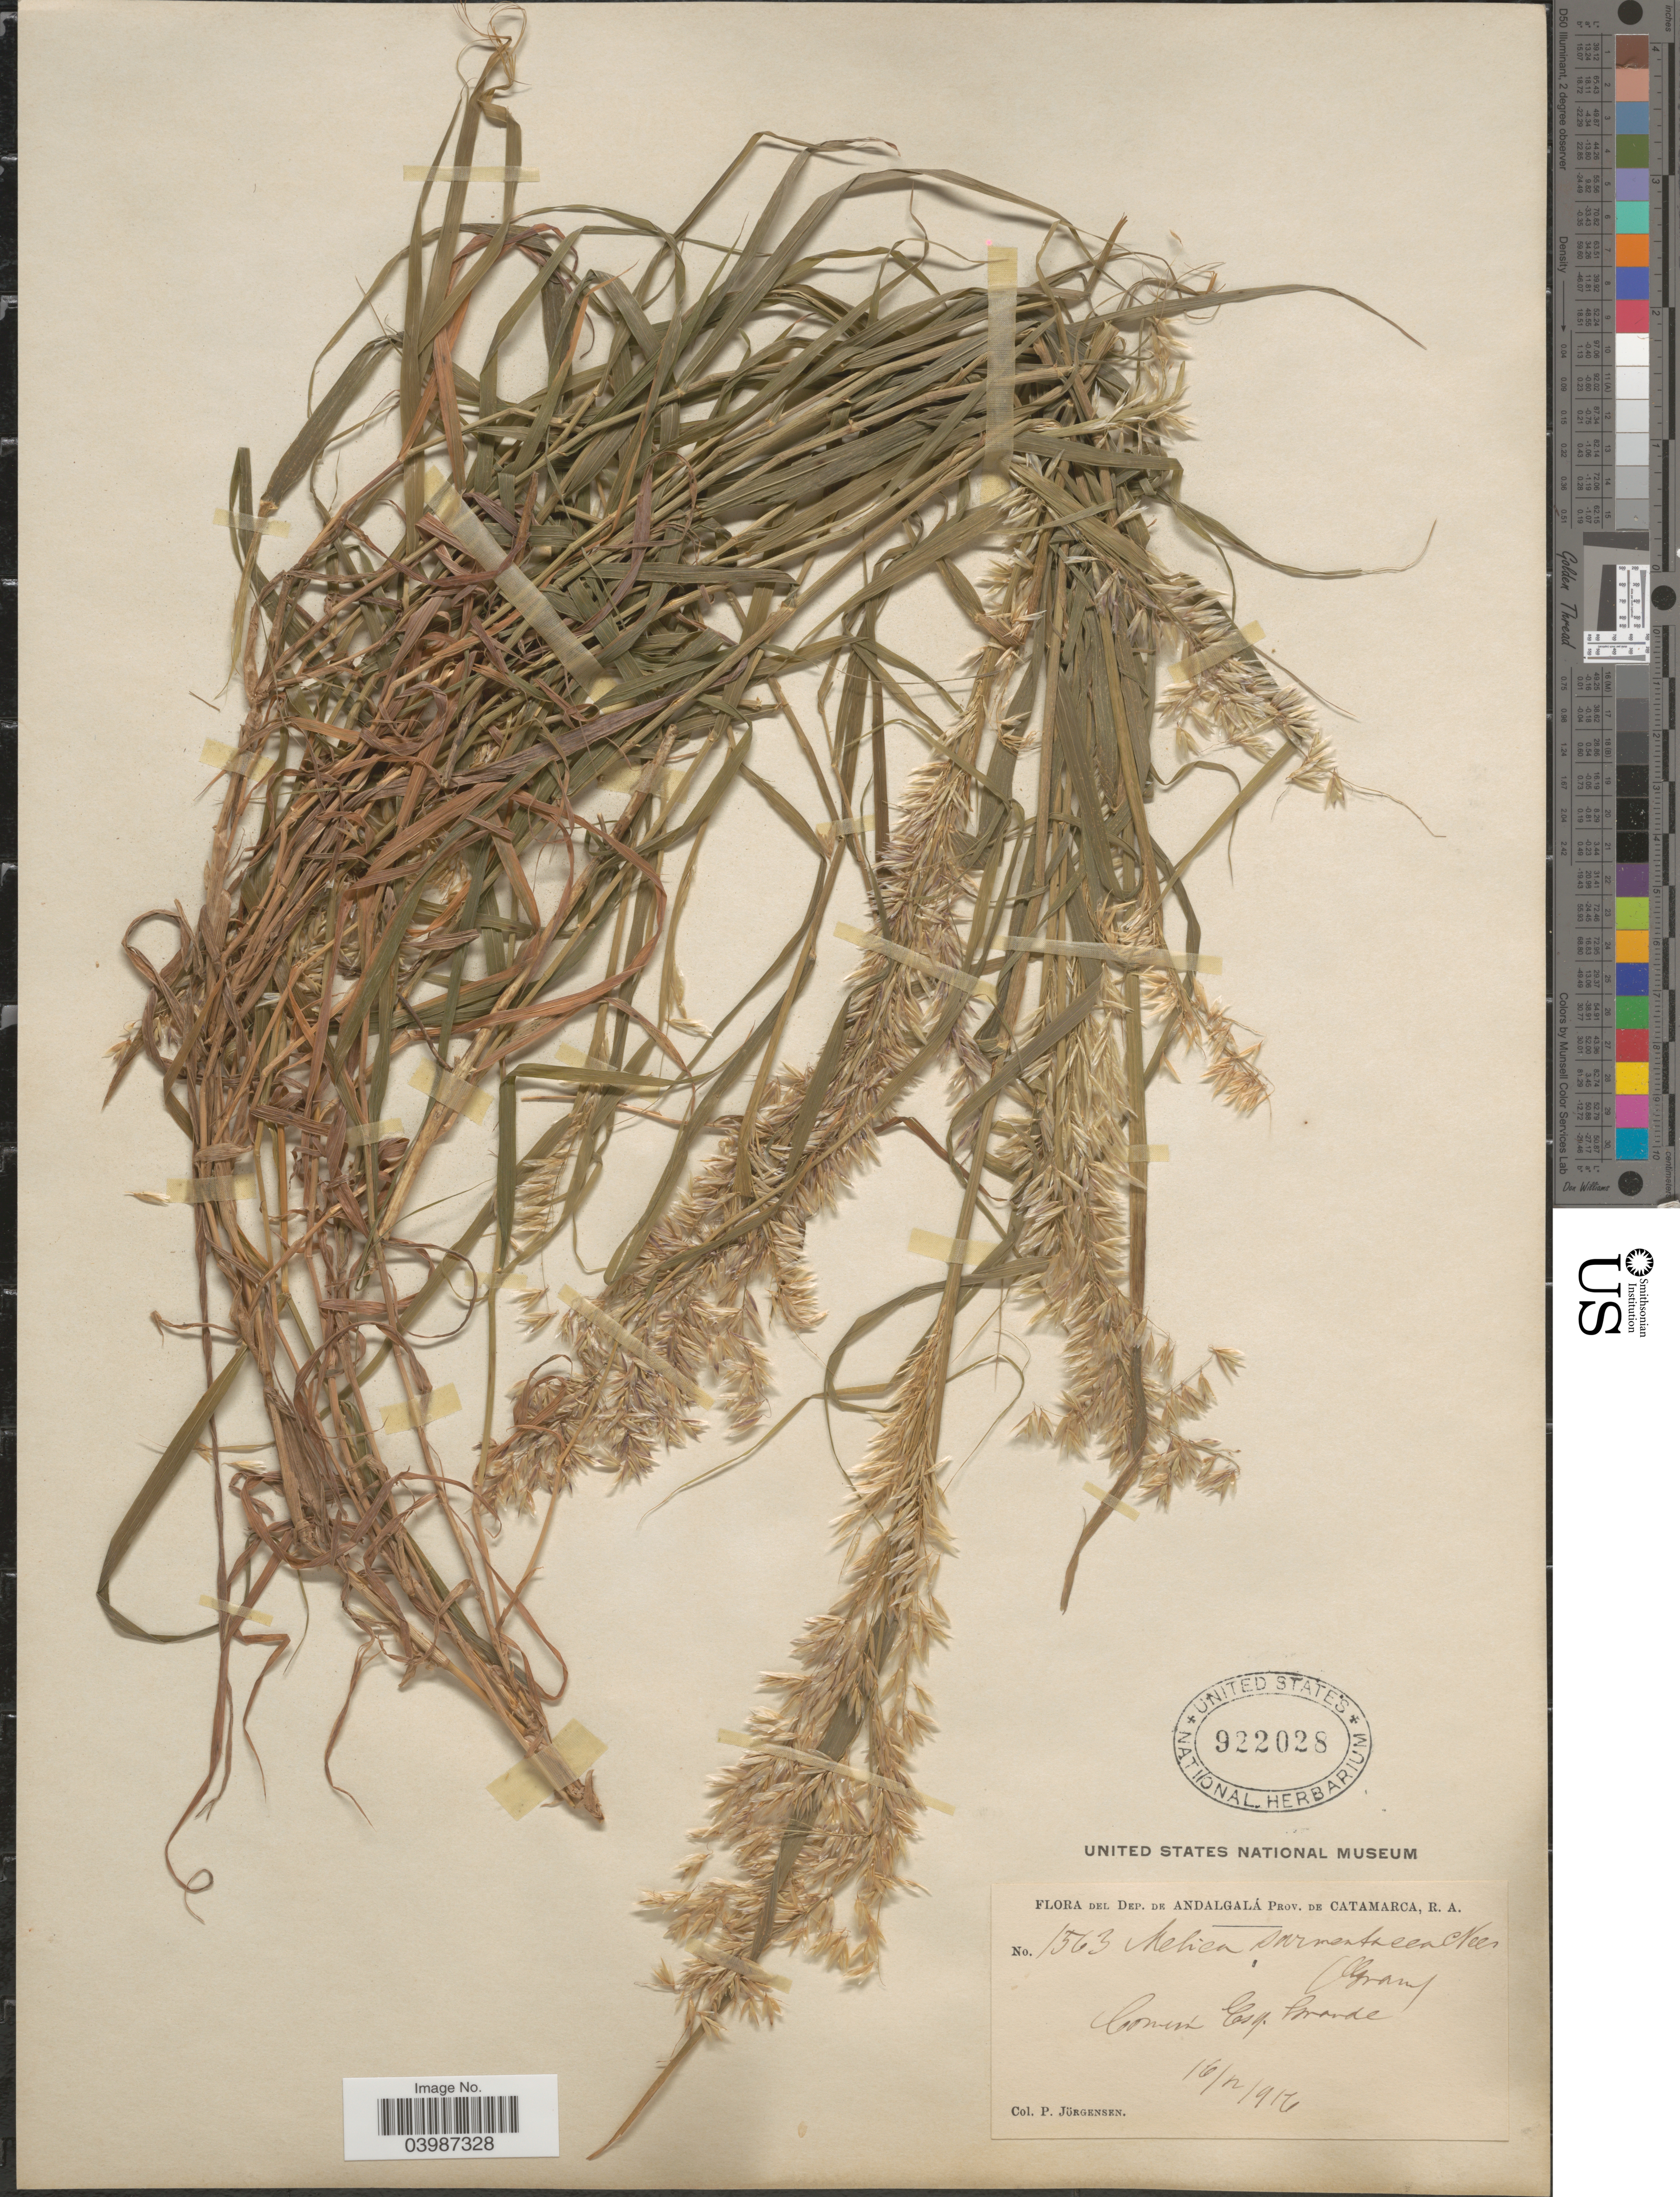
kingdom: Plantae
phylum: Tracheophyta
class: Liliopsida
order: Poales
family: Poaceae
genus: Melica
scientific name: Melica sarmentosa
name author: Nees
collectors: P. Jörgensen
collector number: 1563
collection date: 1916-12-16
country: Argentina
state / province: Catamarca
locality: Dep. de Andalgalá. Comun Esq. Grande.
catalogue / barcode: US 922028